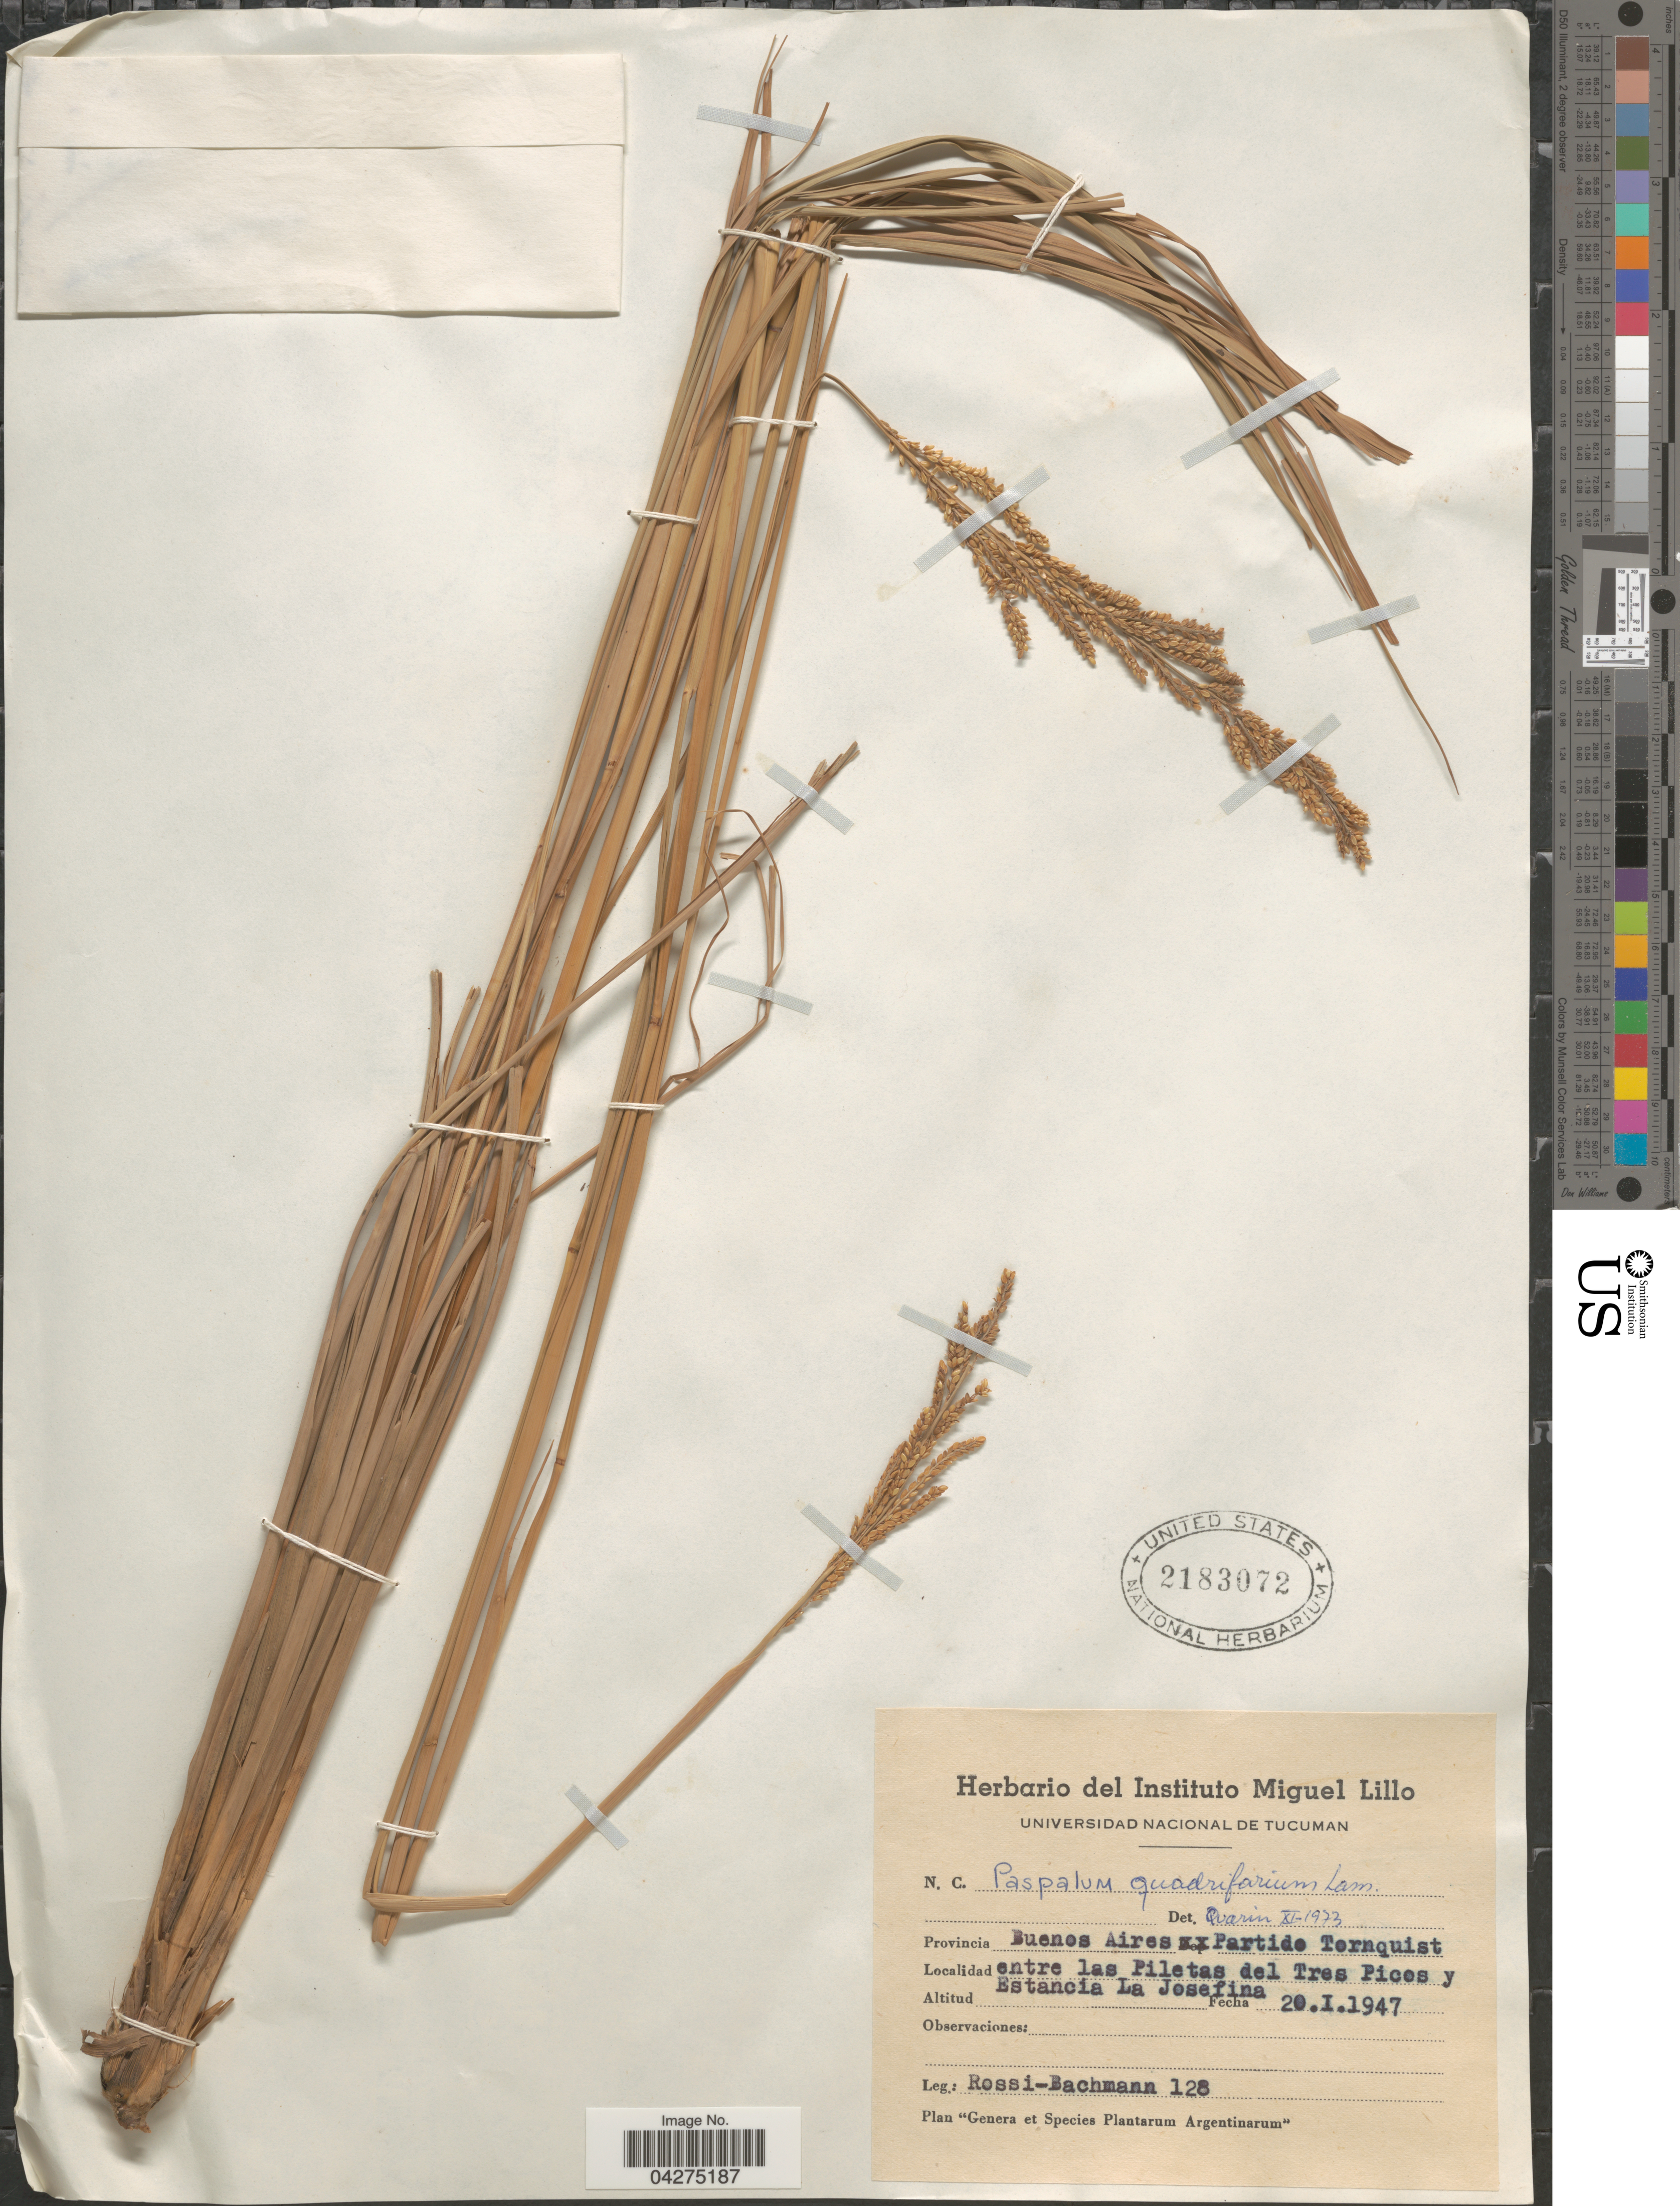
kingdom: Plantae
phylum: Tracheophyta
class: Liliopsida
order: Poales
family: Poaceae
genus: Paspalum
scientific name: Paspalum quadrifarium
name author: Lam.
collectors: Rossi & Bachmann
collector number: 128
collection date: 1947-01-20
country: Argentina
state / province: Buenos Aires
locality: Partido Tornquist entre las Piletas del Tres Picos y Estancia La Josefina.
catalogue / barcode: US 2183072